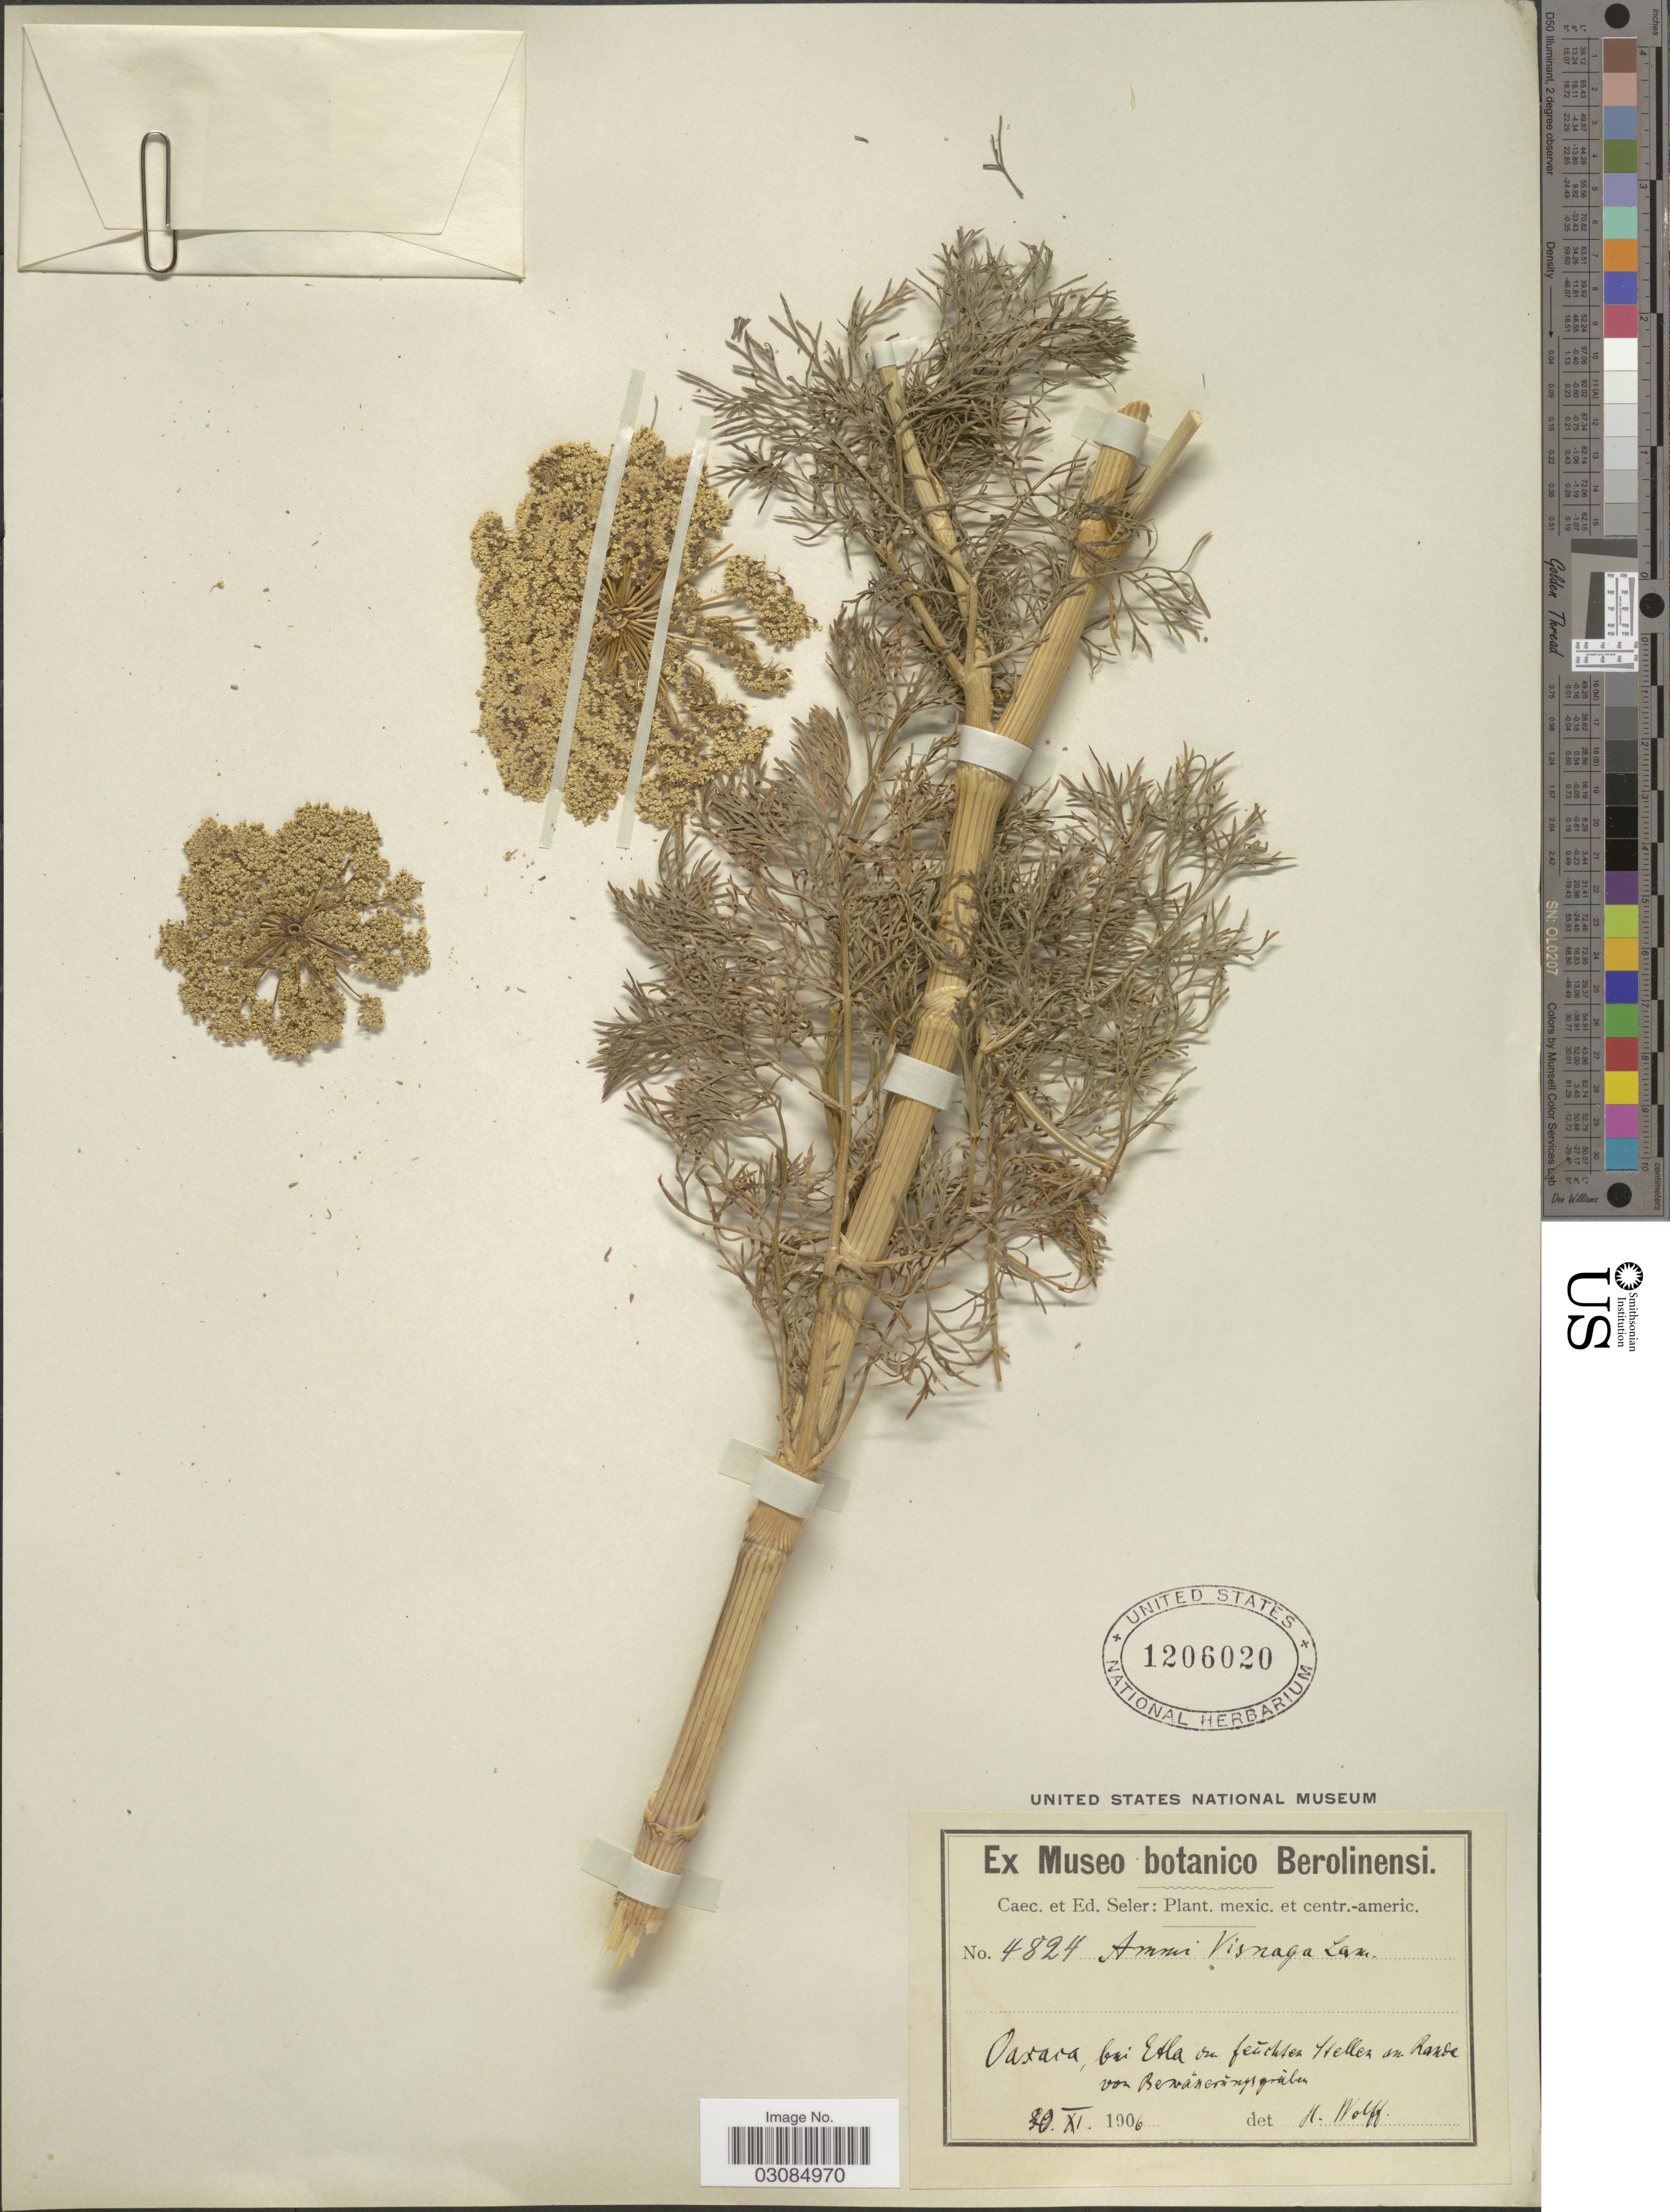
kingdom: Plantae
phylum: Tracheophyta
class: Magnoliopsida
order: Apiales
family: Apiaceae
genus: Ammi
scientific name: Ammi visnaga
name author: (L.) Lam.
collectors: ex Caec. et Ed Seler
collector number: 4824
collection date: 1906-11-30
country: Mexico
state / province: Oaxaca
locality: Bei Etla du feuchten Stellen an Rande von Bewänerüngsgräben.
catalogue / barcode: US 1206020